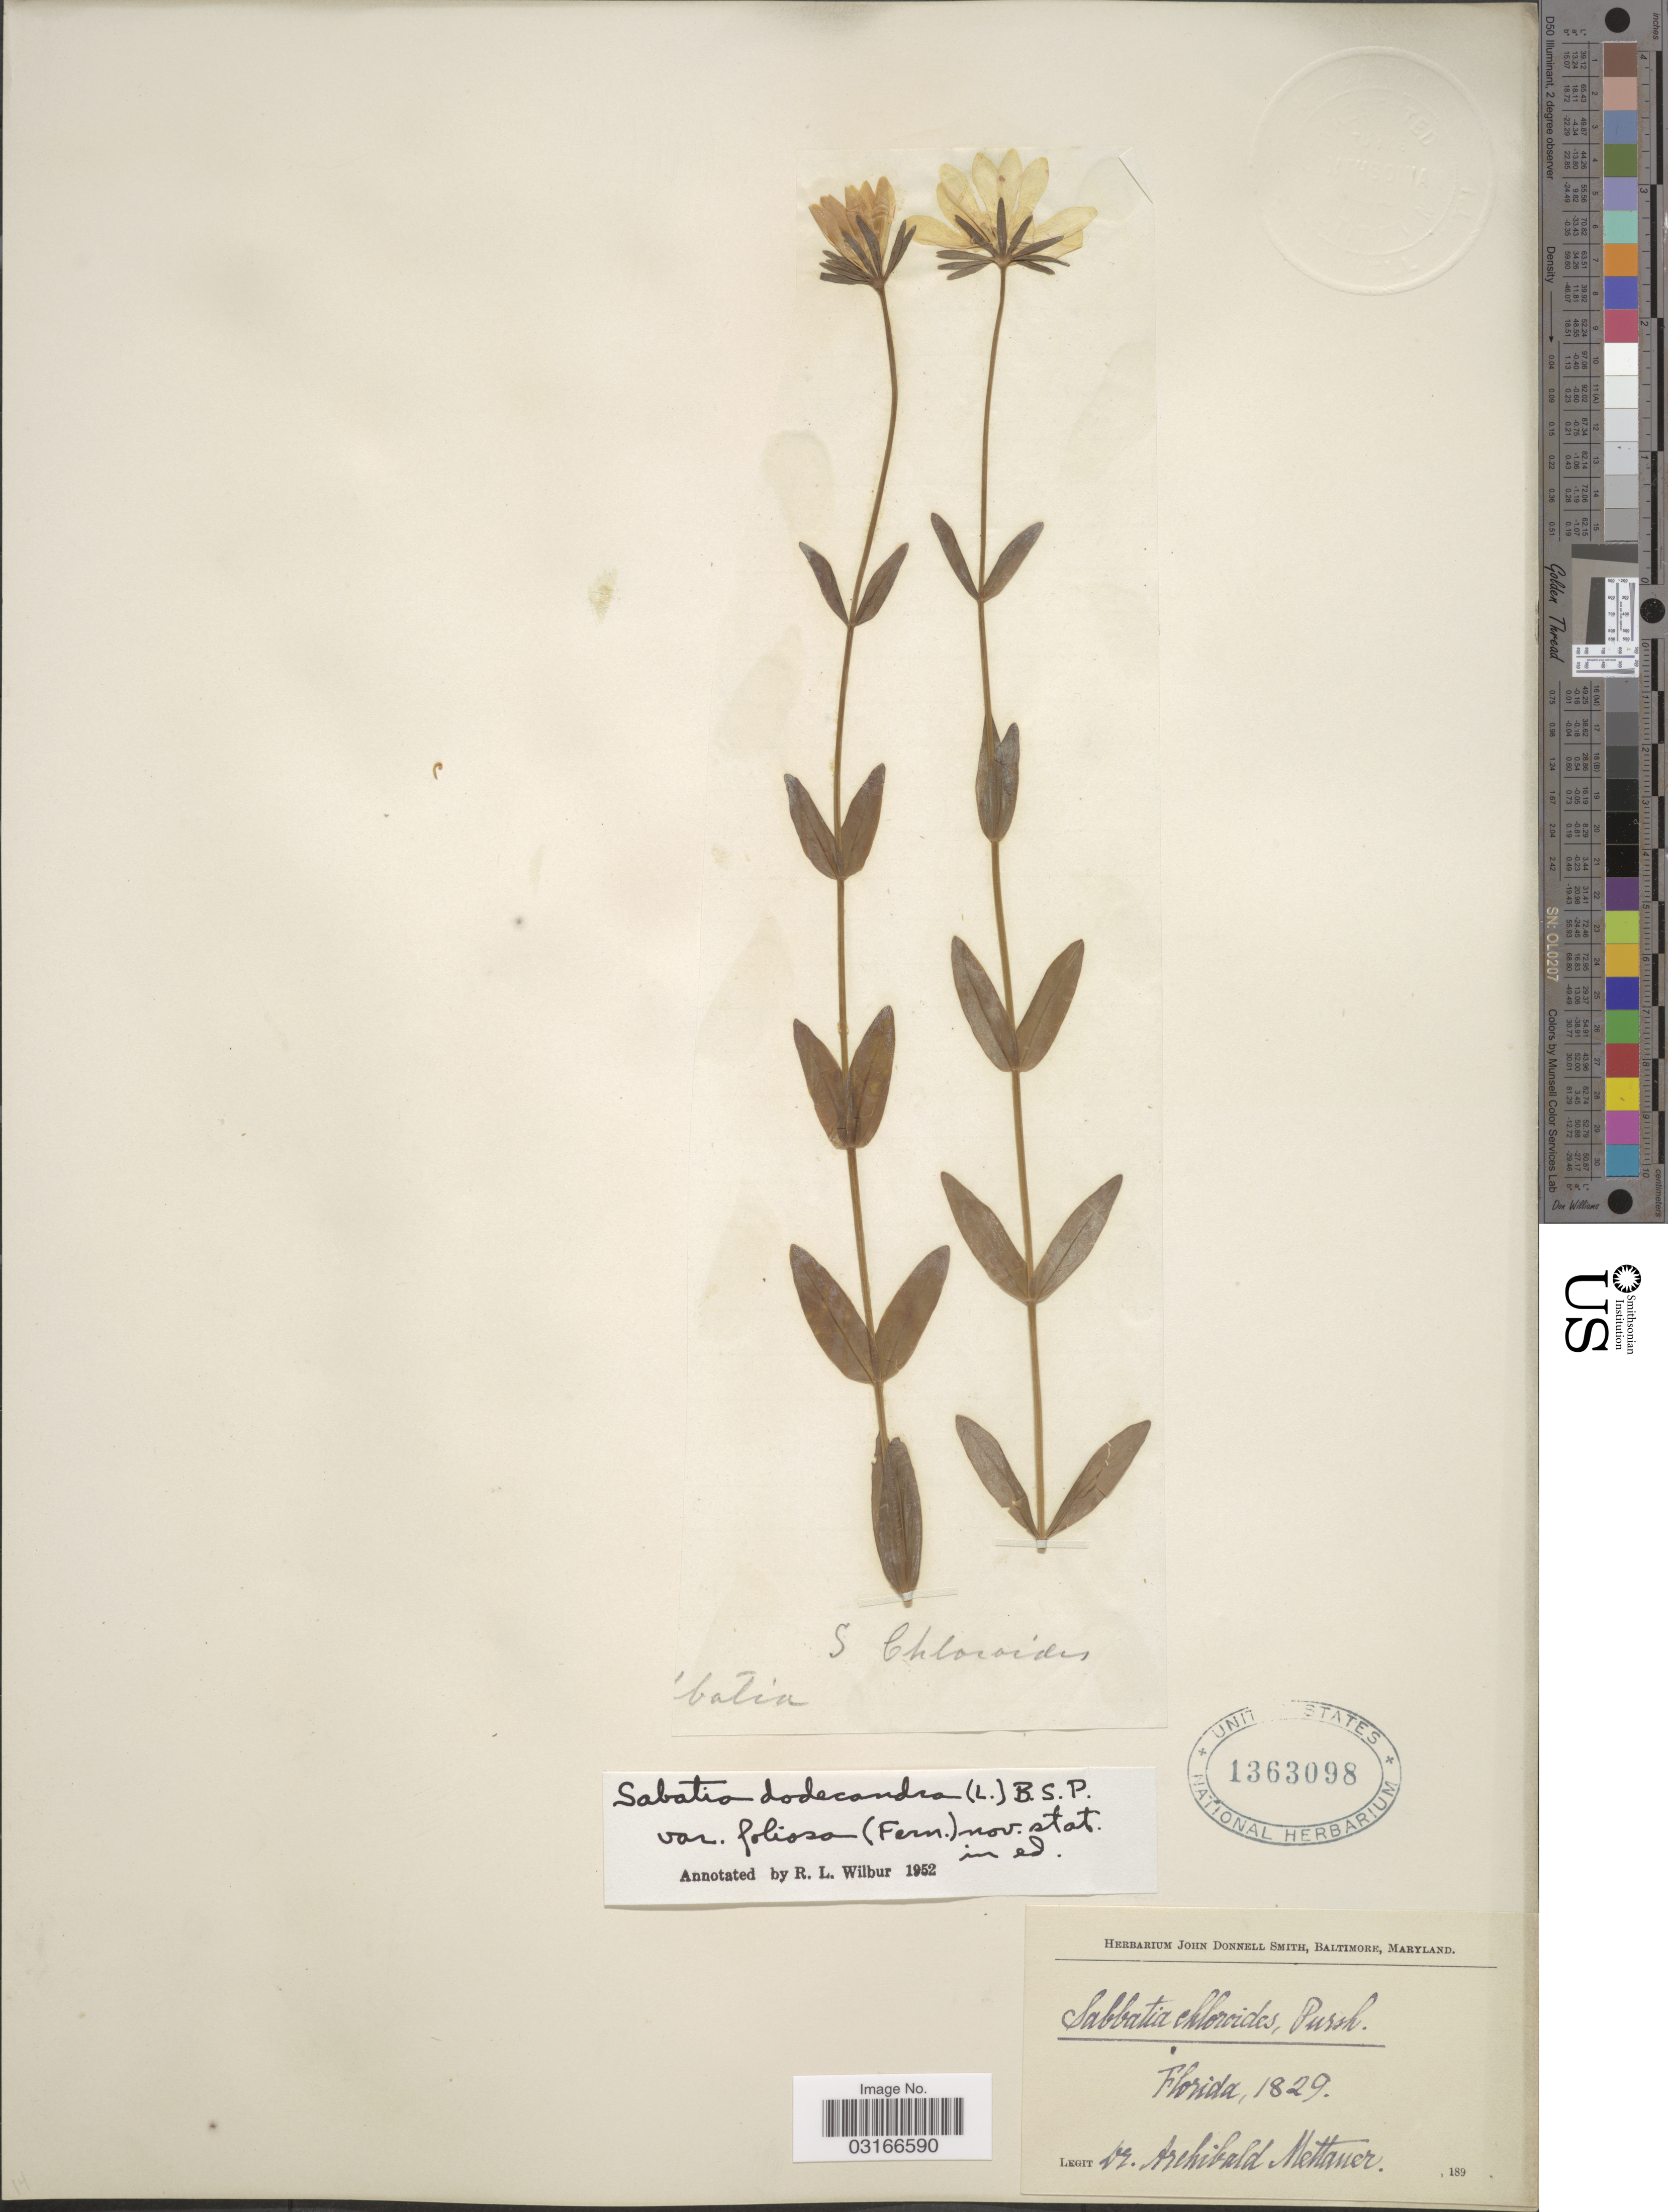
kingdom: Plantae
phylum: Tracheophyta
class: Magnoliopsida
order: Gentianales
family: Gentianaceae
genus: Sabatia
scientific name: Sabatia dodecandra var. foliosa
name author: (Fernald) Wilbur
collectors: A. Mettauer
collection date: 1829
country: United States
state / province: Florida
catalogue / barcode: US 1363098